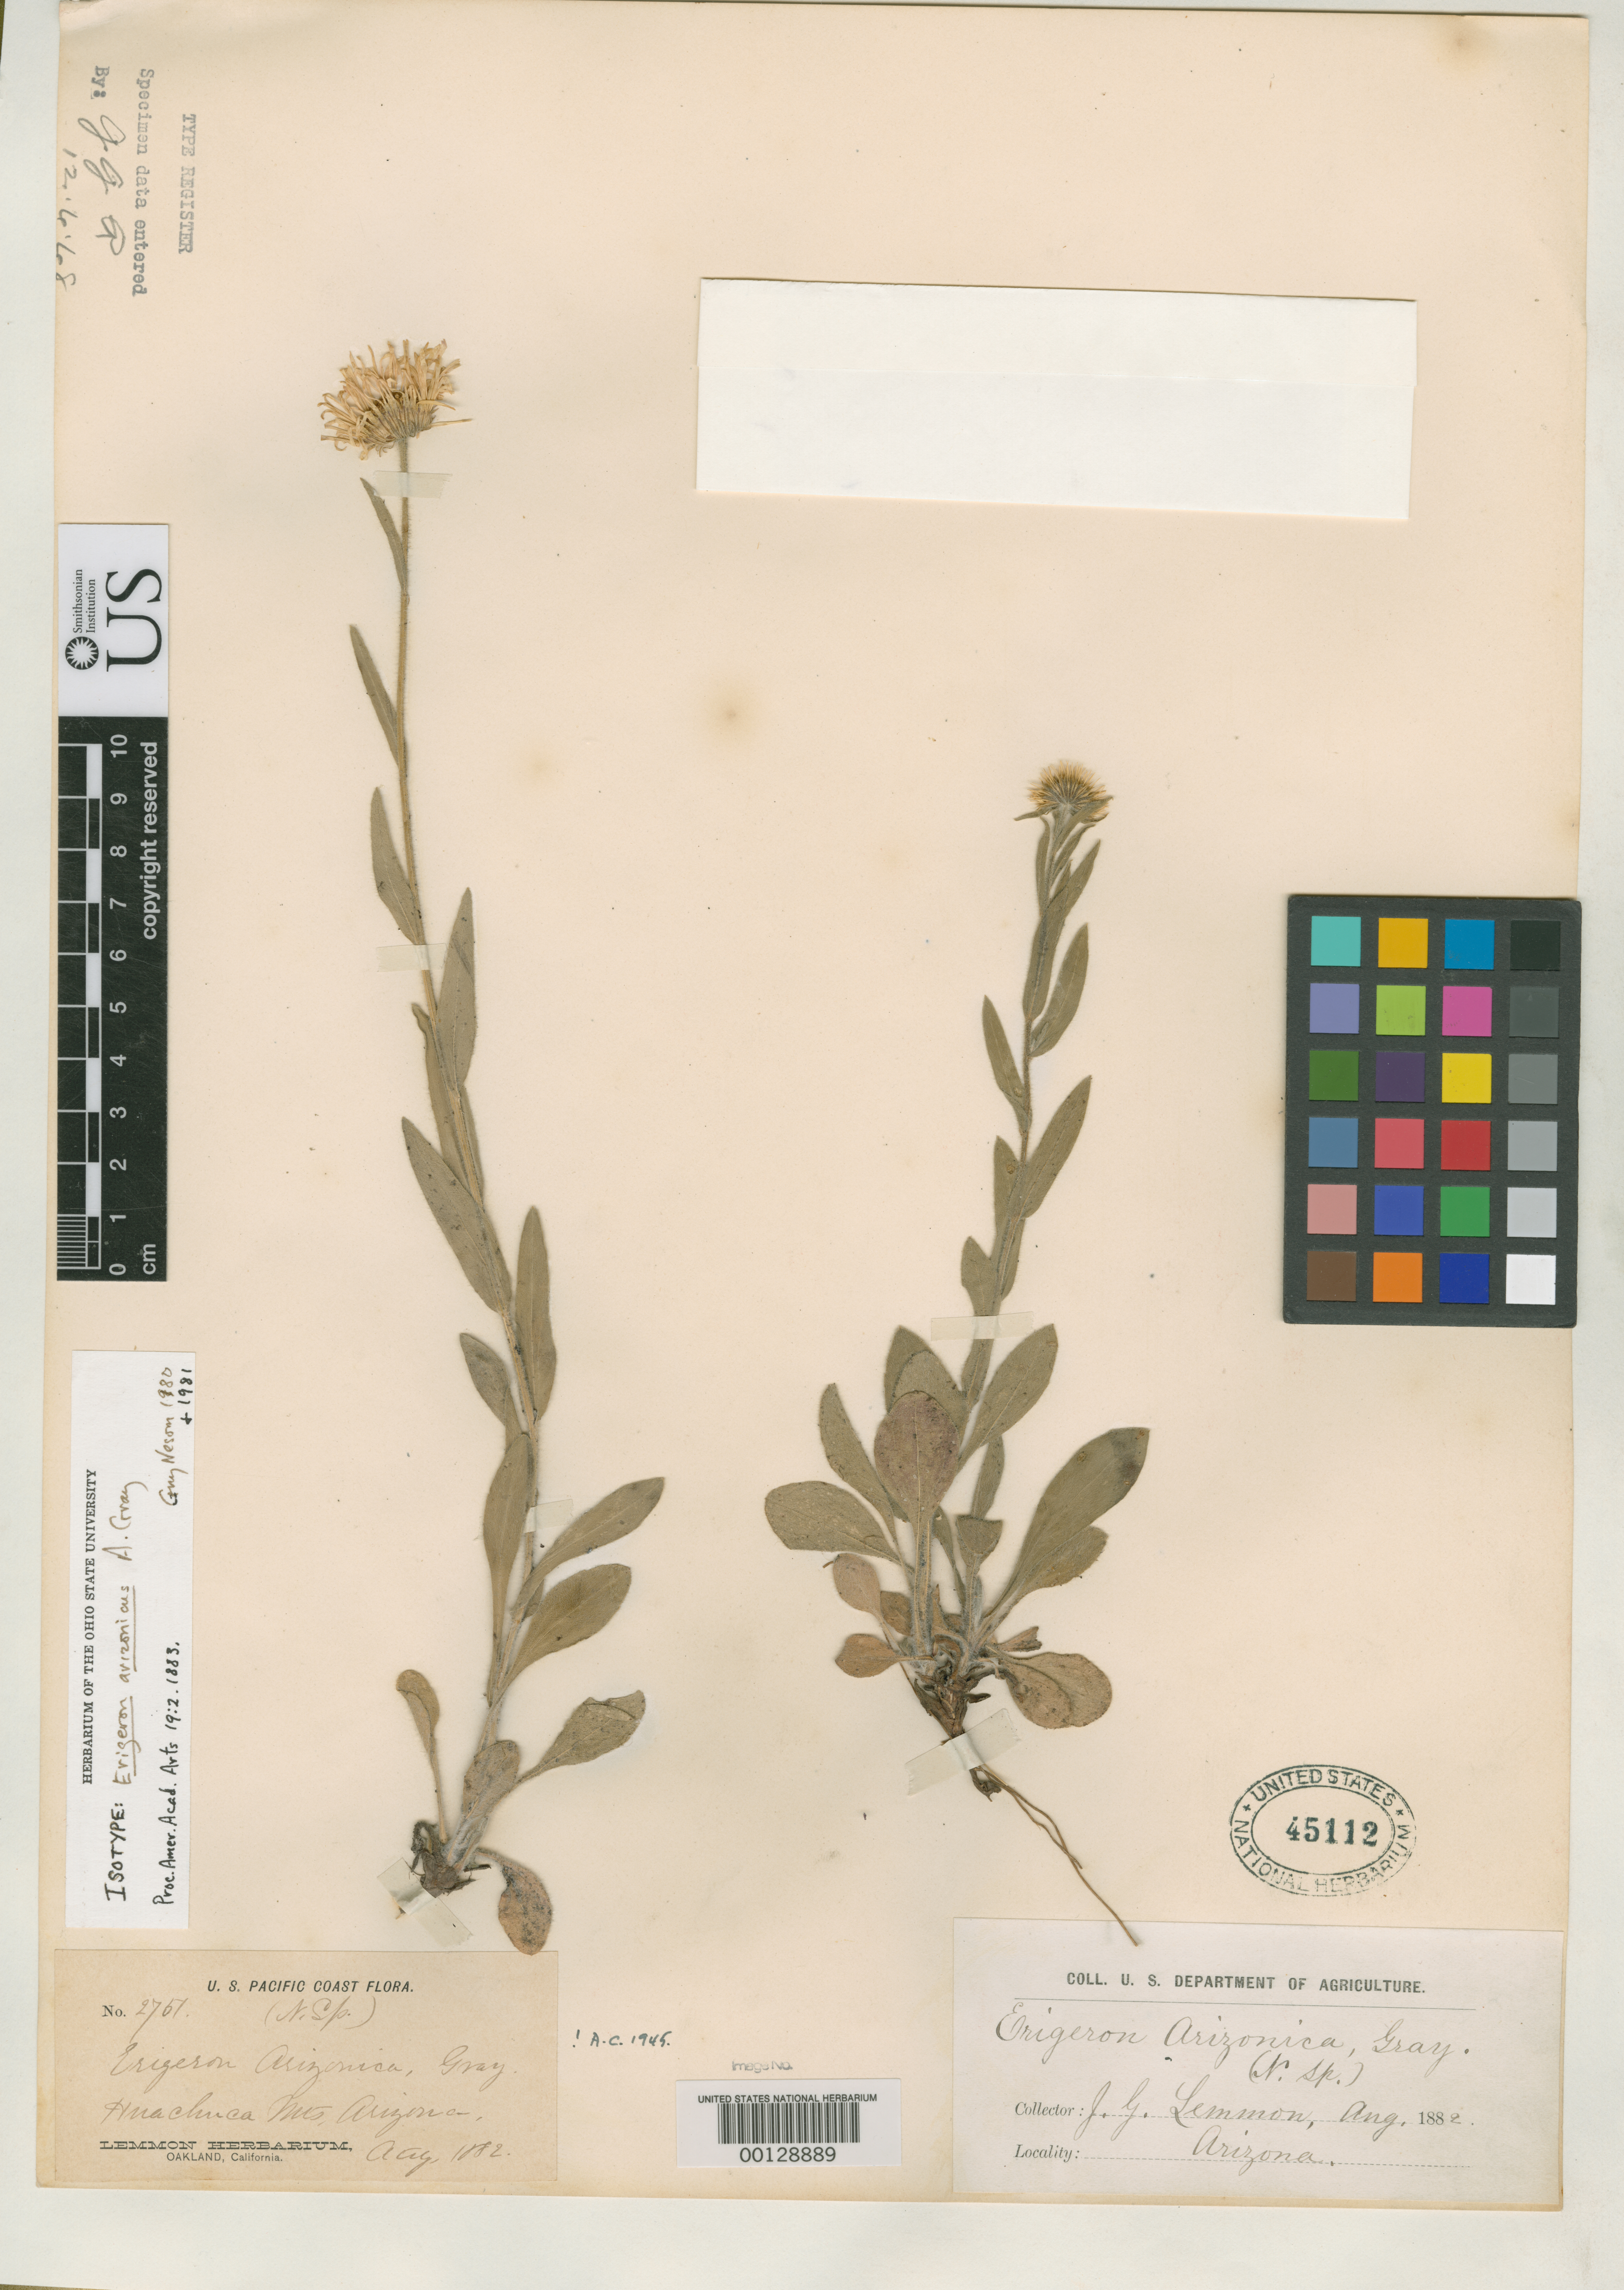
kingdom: Plantae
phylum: Tracheophyta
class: Magnoliopsida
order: Asterales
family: Asteraceae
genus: Erigeron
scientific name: Erigeron arizonicus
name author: A. Gray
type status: Type Collection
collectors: J. G. Lemmon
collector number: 2751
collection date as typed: Aug 1882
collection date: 1882-08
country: United States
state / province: Arizona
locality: Huachuca, Tanner's Canyon.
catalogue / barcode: US 45112